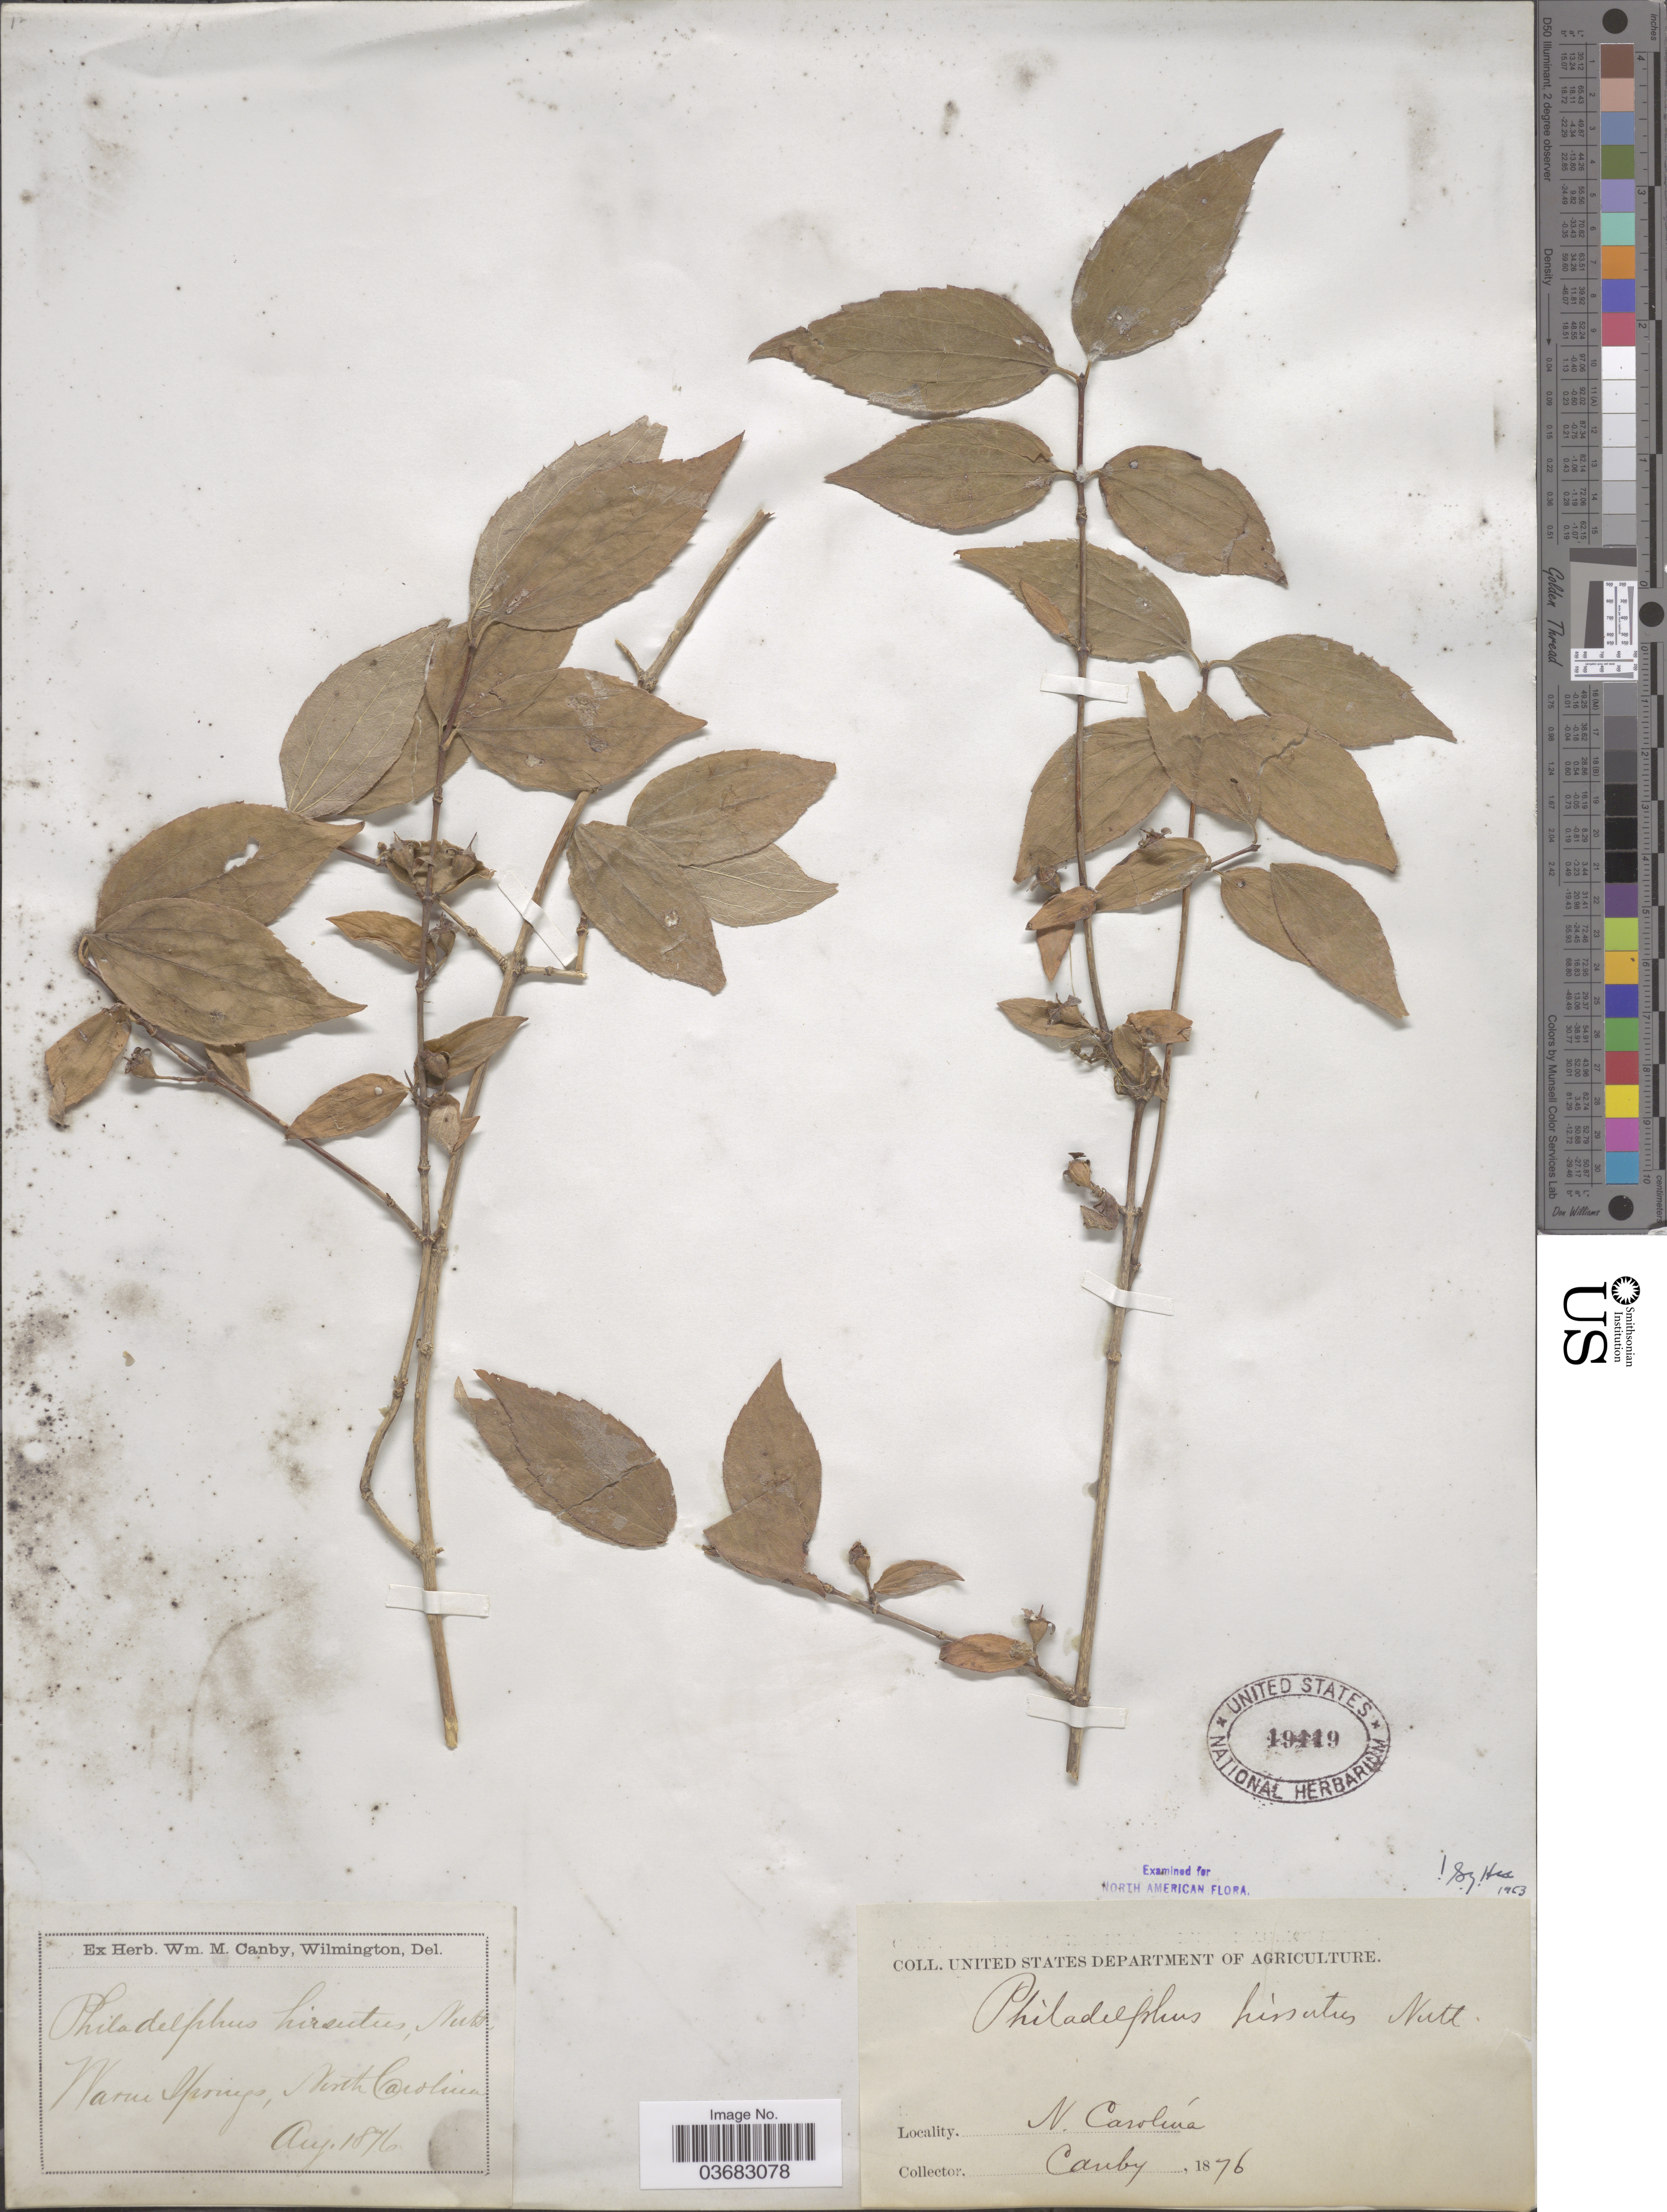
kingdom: Plantae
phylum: Tracheophyta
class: Magnoliopsida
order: Cornales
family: Hydrangeaceae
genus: Philadelphus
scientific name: Philadelphus hirsutus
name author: Nutt.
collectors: Canby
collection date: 1876-08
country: United States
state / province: North Carolina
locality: Warm Springs.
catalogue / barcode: US 19419